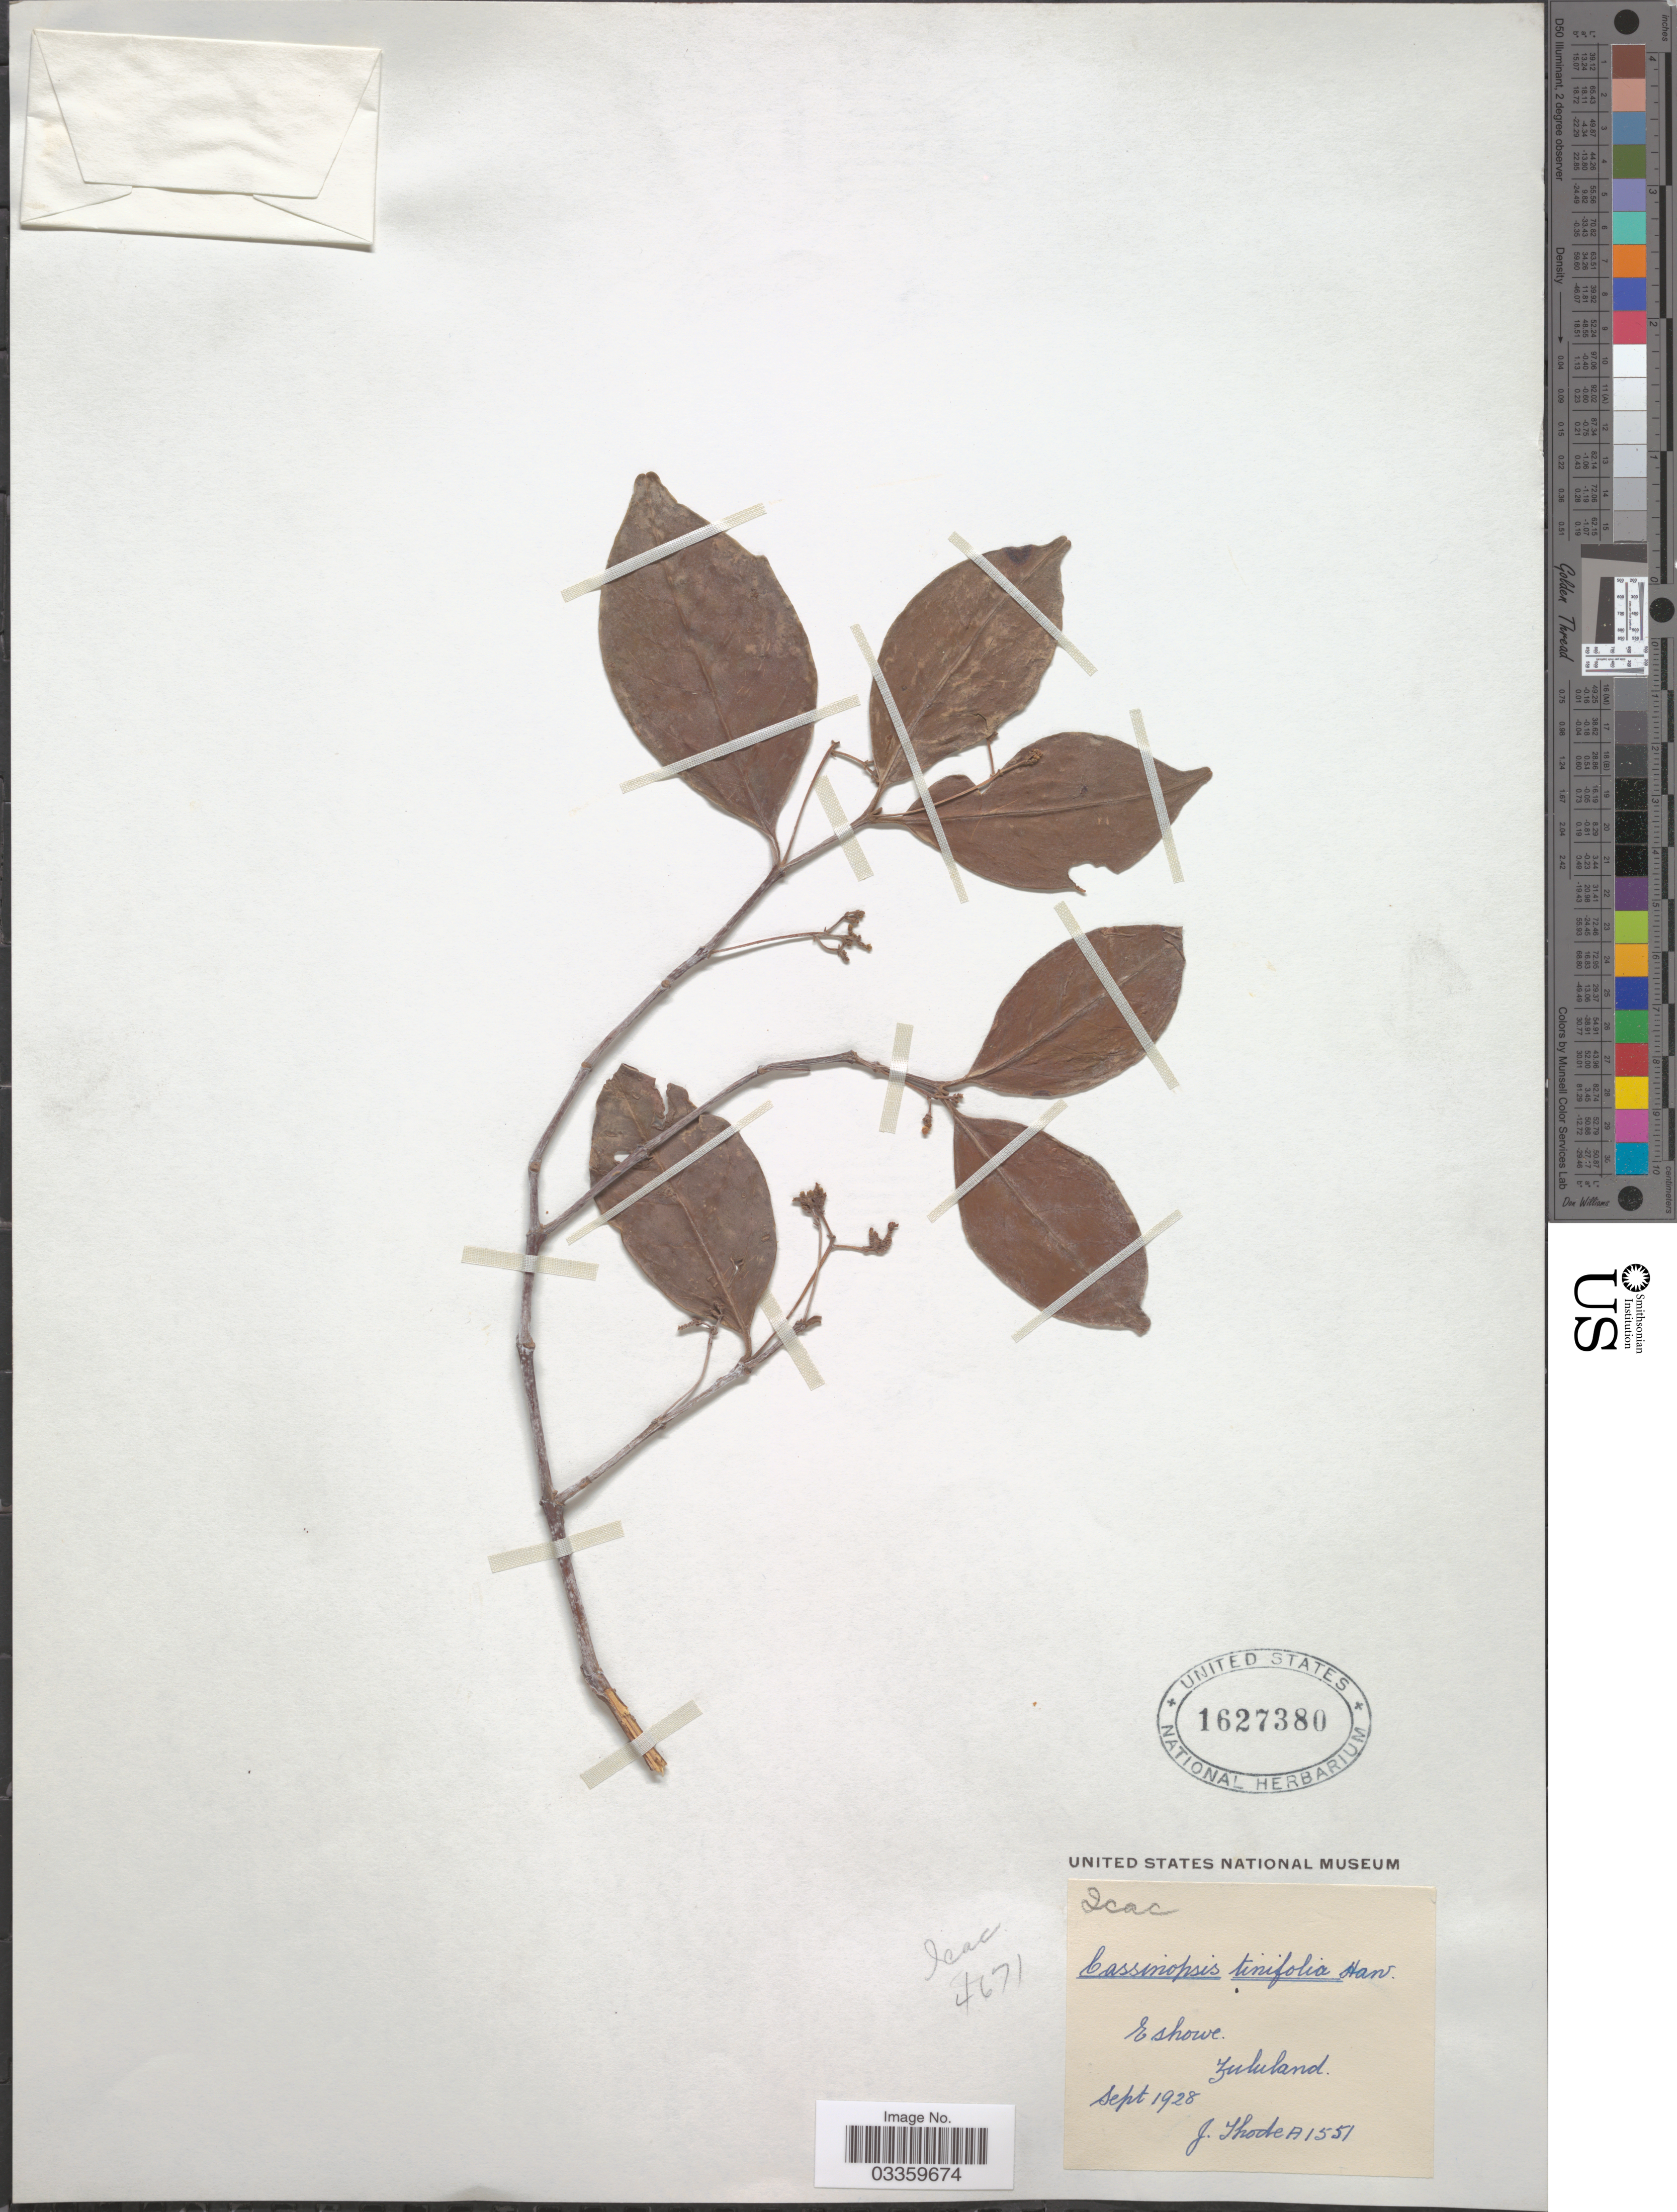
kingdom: Plantae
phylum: Tracheophyta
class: Magnoliopsida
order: Icacinales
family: Icacinaceae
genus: Cassinopsis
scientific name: Cassinopsis tinifolia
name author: Harv.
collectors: J. Thode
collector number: A1551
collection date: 1928-09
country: South Africa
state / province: KwaZulu-Natal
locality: Eshowe, Zululand.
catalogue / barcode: US 1627380